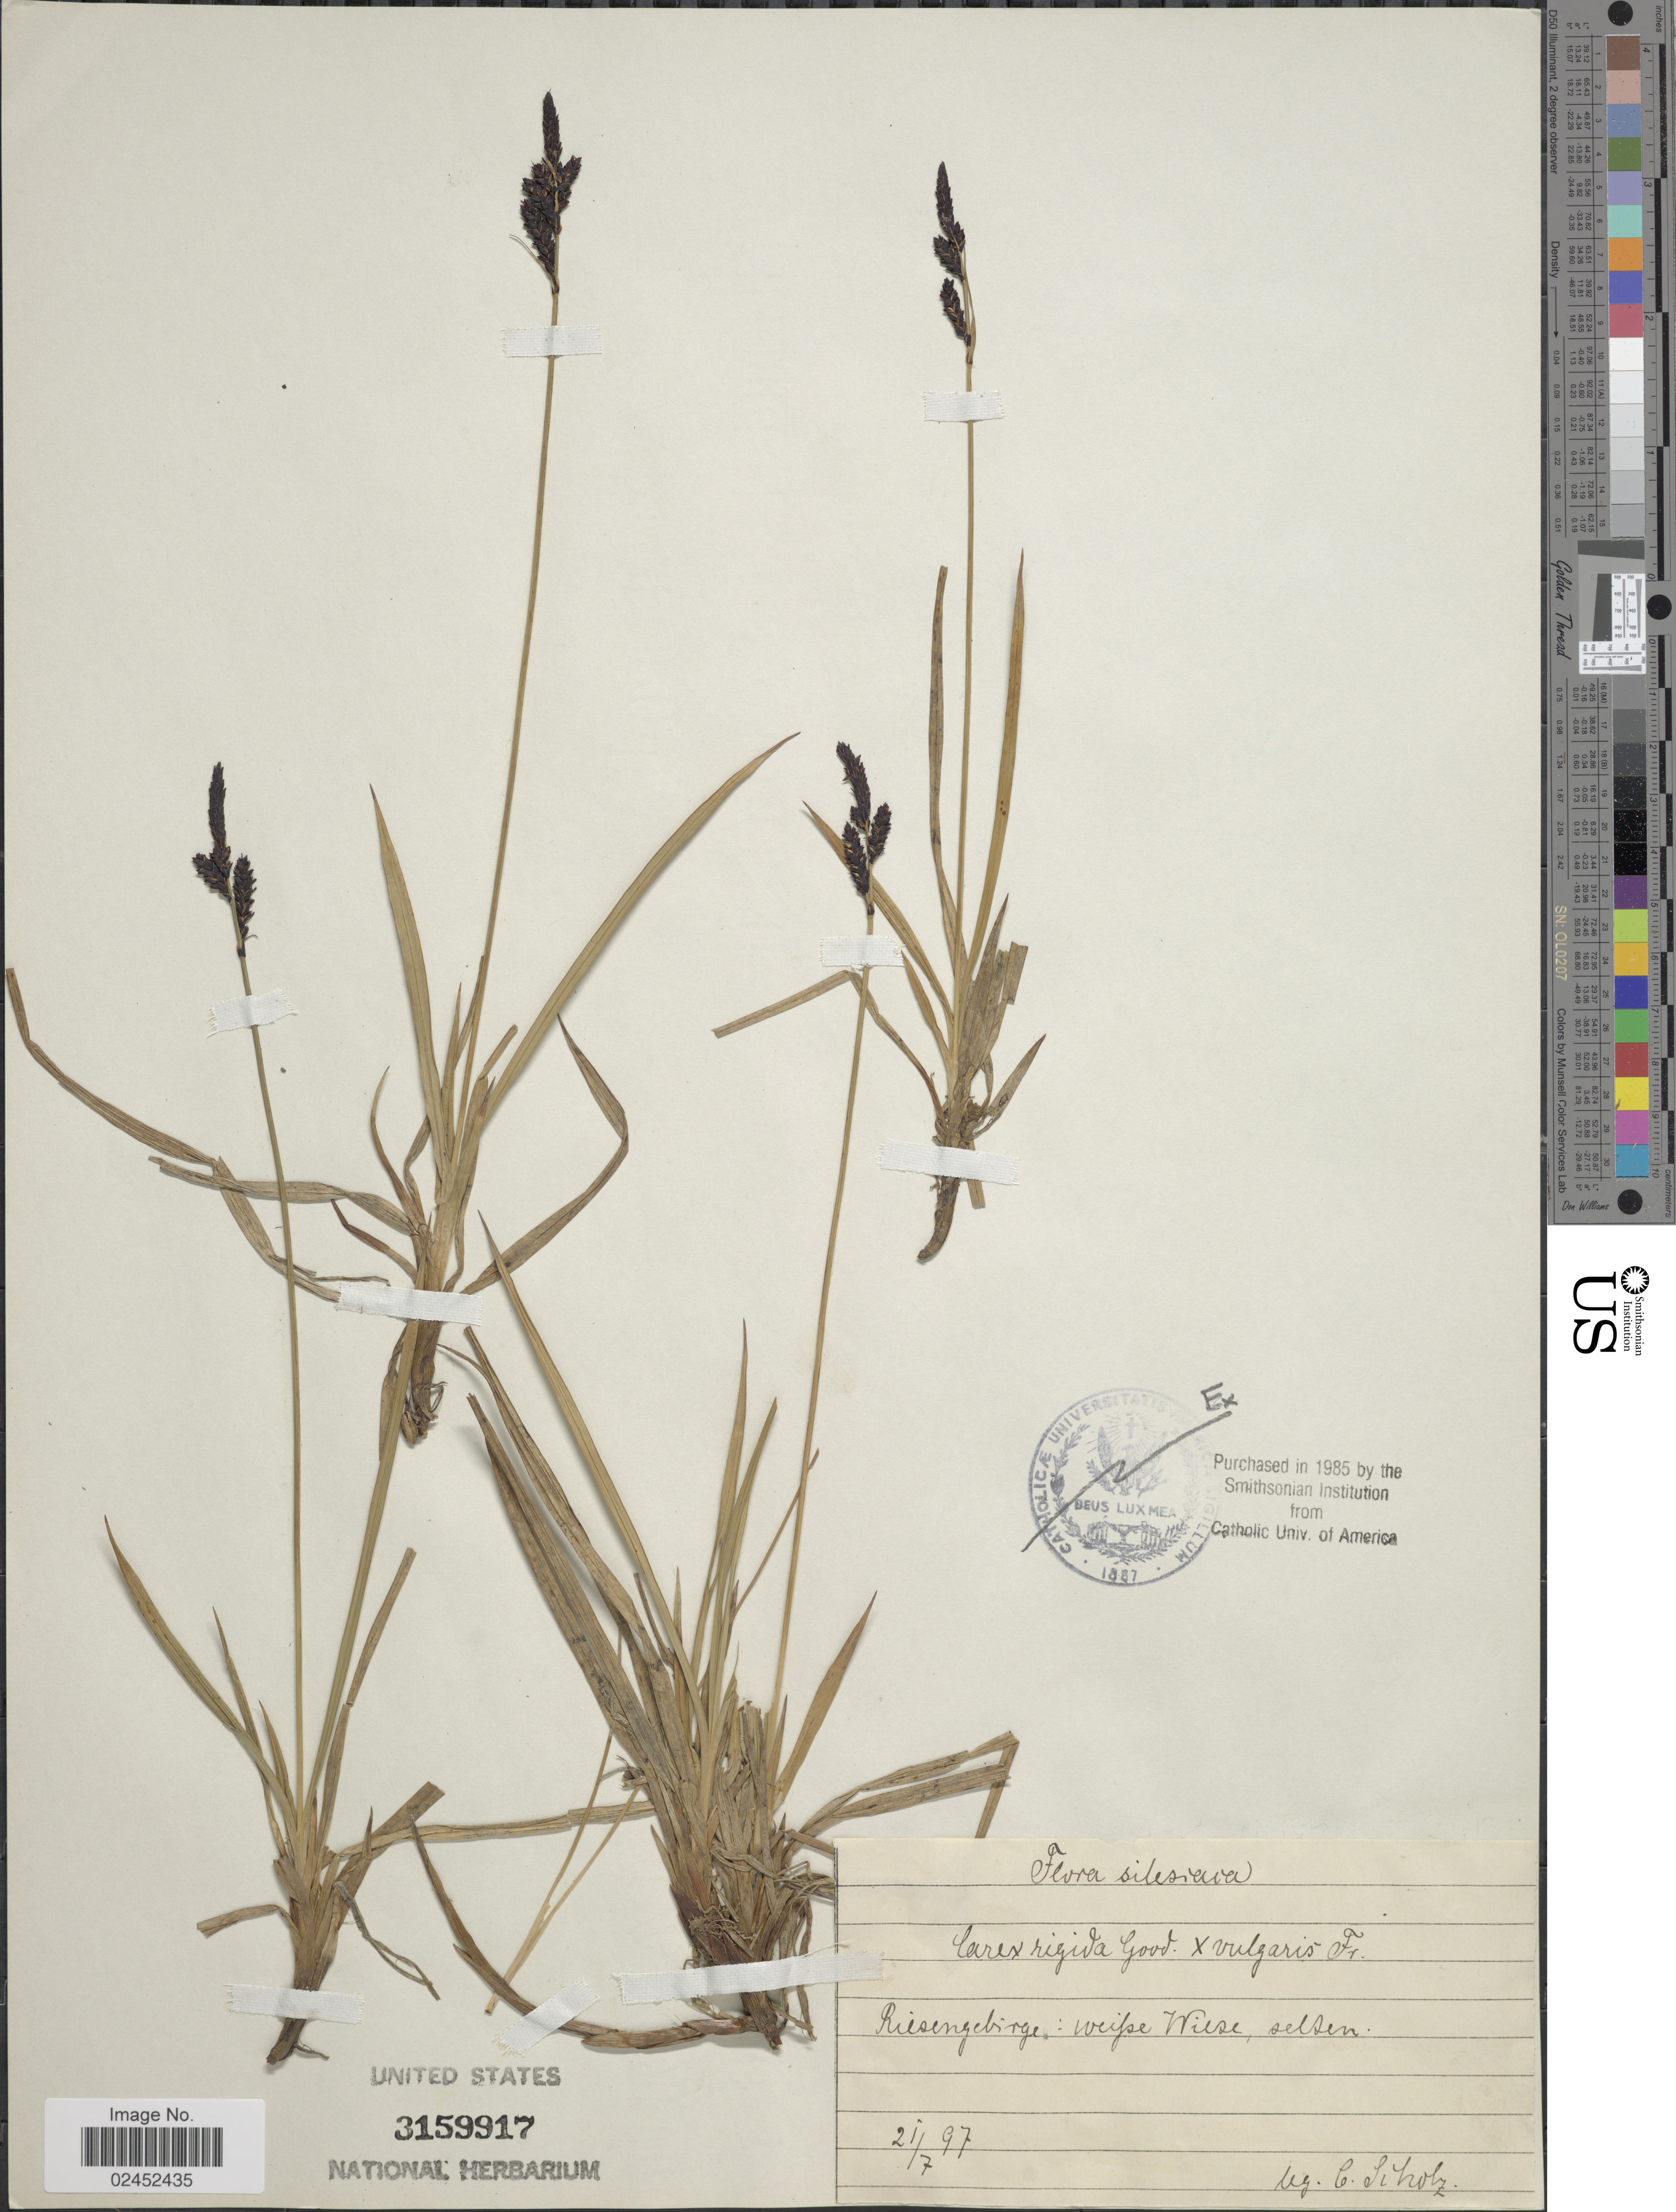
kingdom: Plantae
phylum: Tracheophyta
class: Liliopsida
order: Poales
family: Cyperaceae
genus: Carex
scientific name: Carex dacica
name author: Heuff.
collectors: C. Scholz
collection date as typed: Transcribed d/m/y: 21/7/97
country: Germany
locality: Riesengebirge: weifse Wilse, selten.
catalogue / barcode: US 3159917